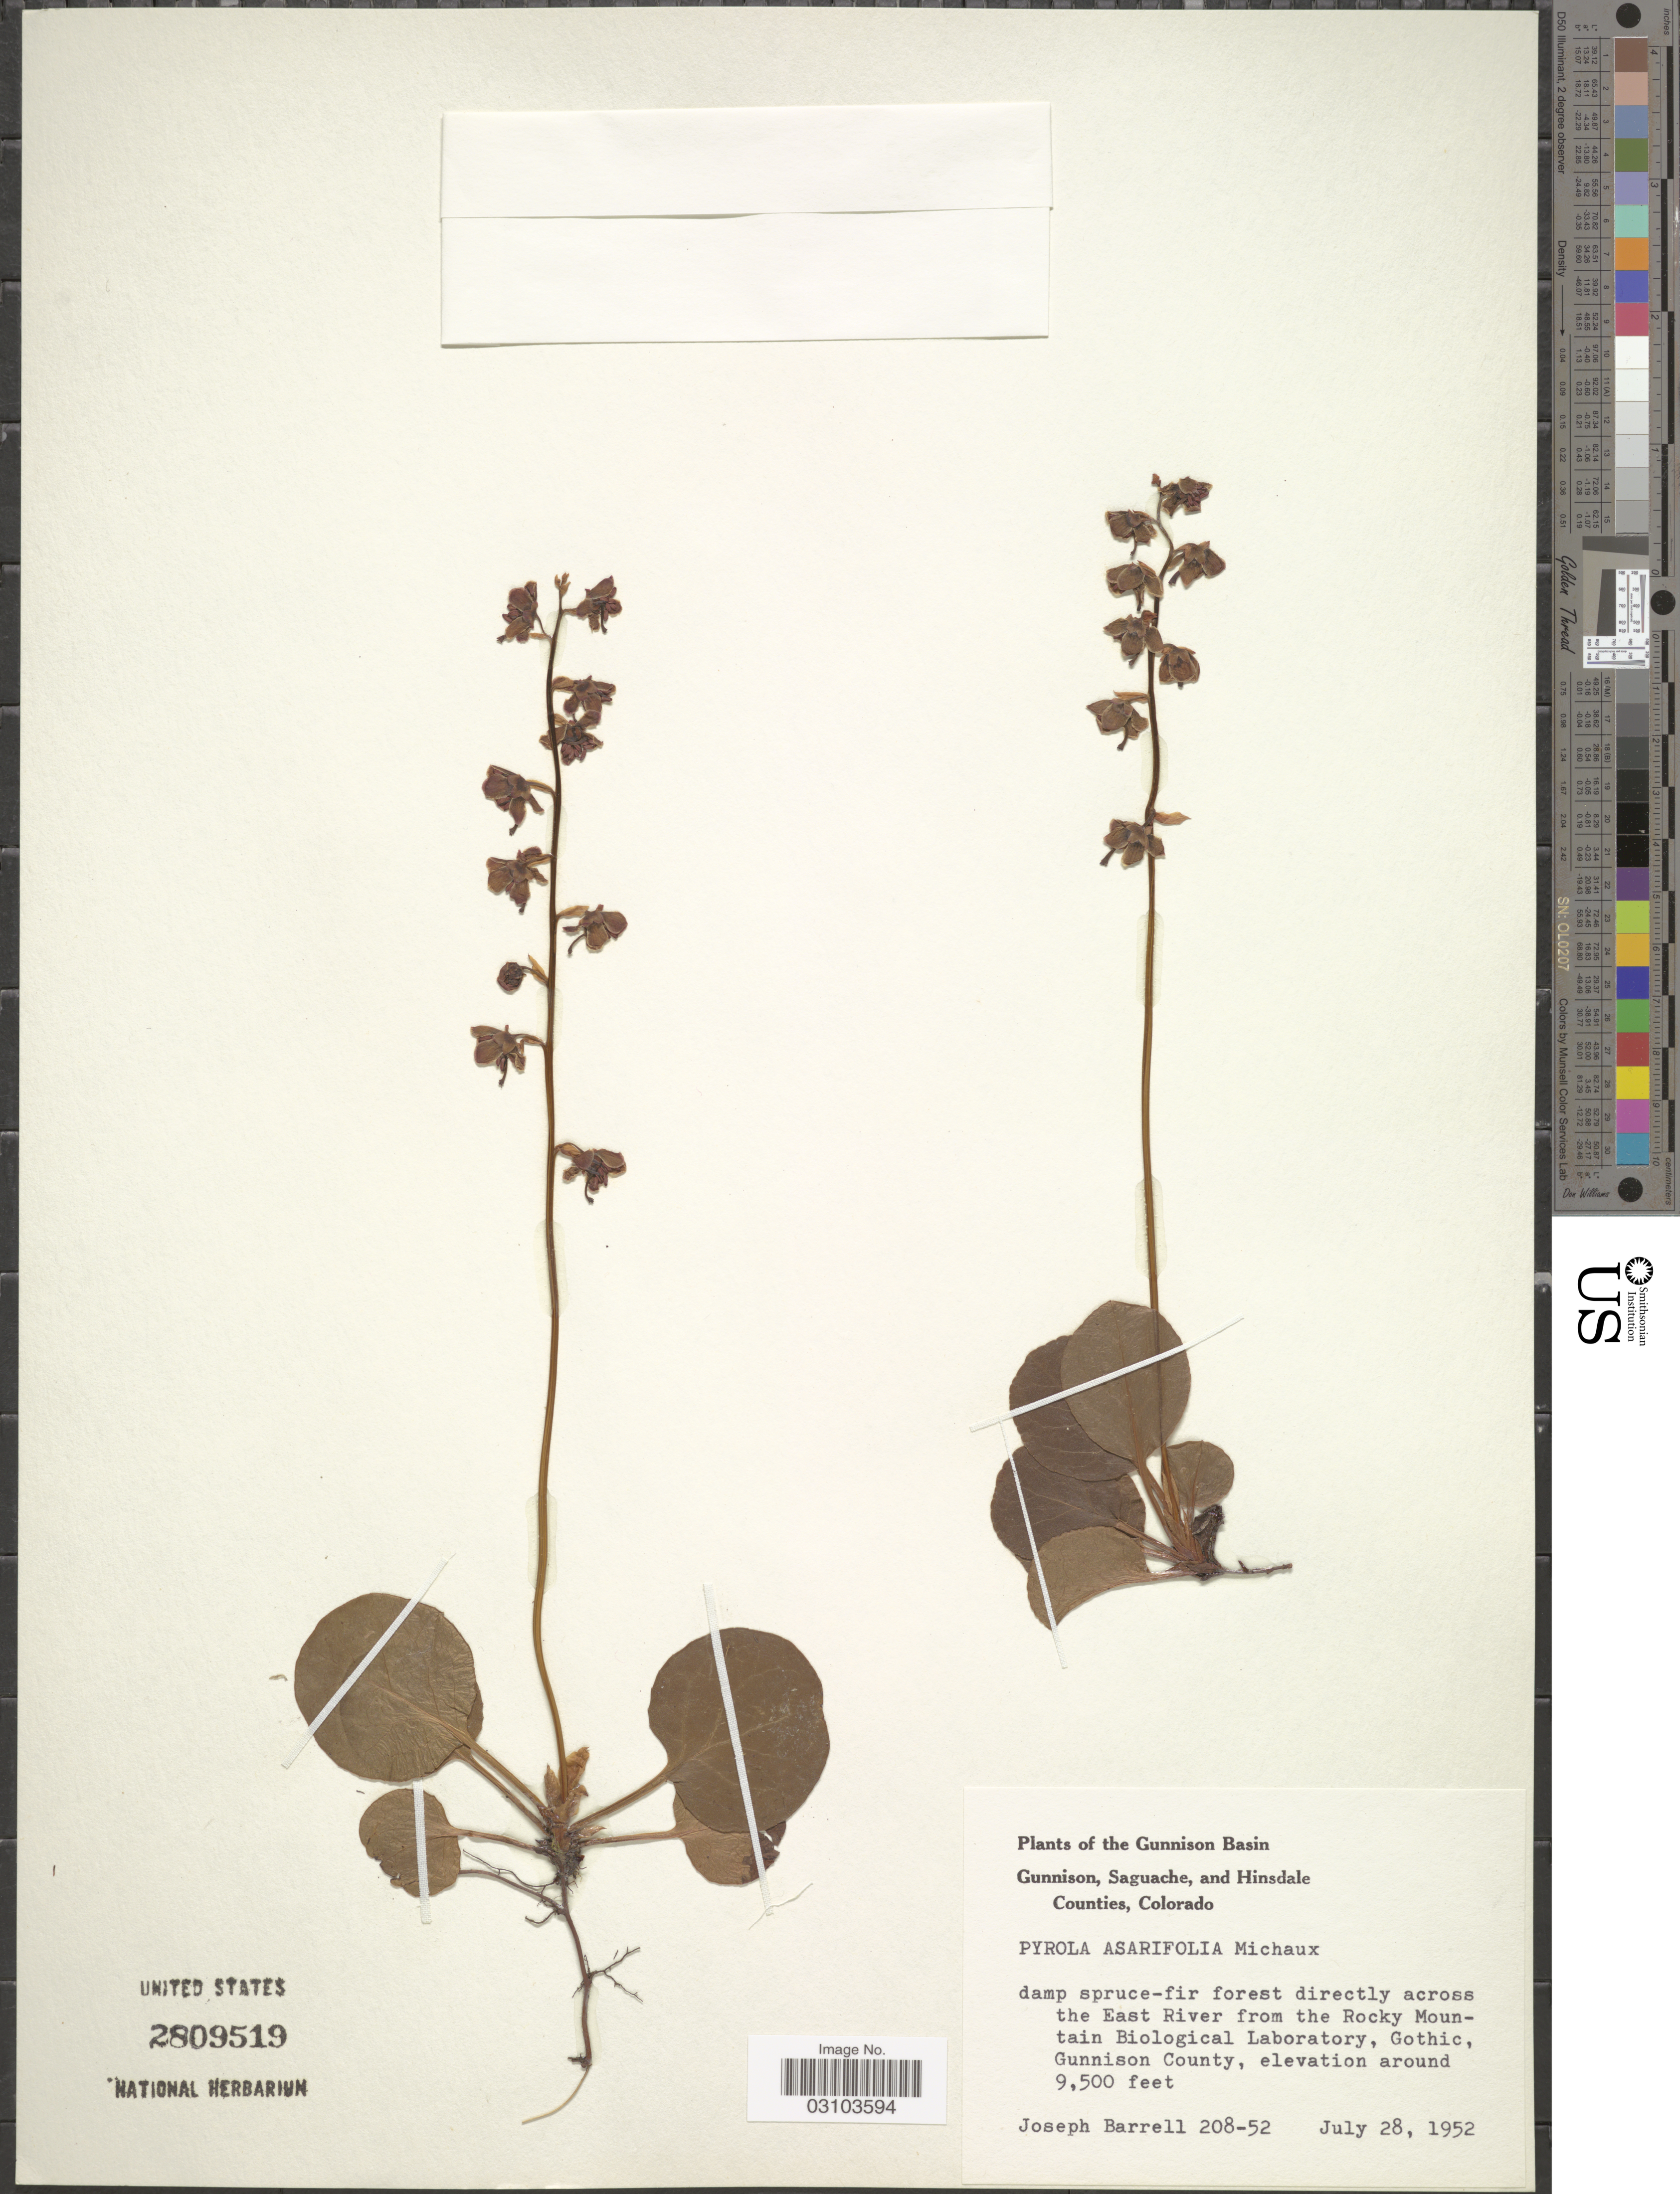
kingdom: Plantae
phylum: Tracheophyta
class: Magnoliopsida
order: Ericales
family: Ericaceae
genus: Pyrola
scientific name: Pyrola asarifolia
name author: Michx.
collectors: J. Barrell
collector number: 208-52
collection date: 1952-07-28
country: United States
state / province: Colorado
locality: The Gunnison Basin, damp spruce-fir forest directly across the East River from the Rocky Mountain Biological Laboratory, Gothic, Gunnison County.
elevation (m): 2896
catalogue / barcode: US 2809519